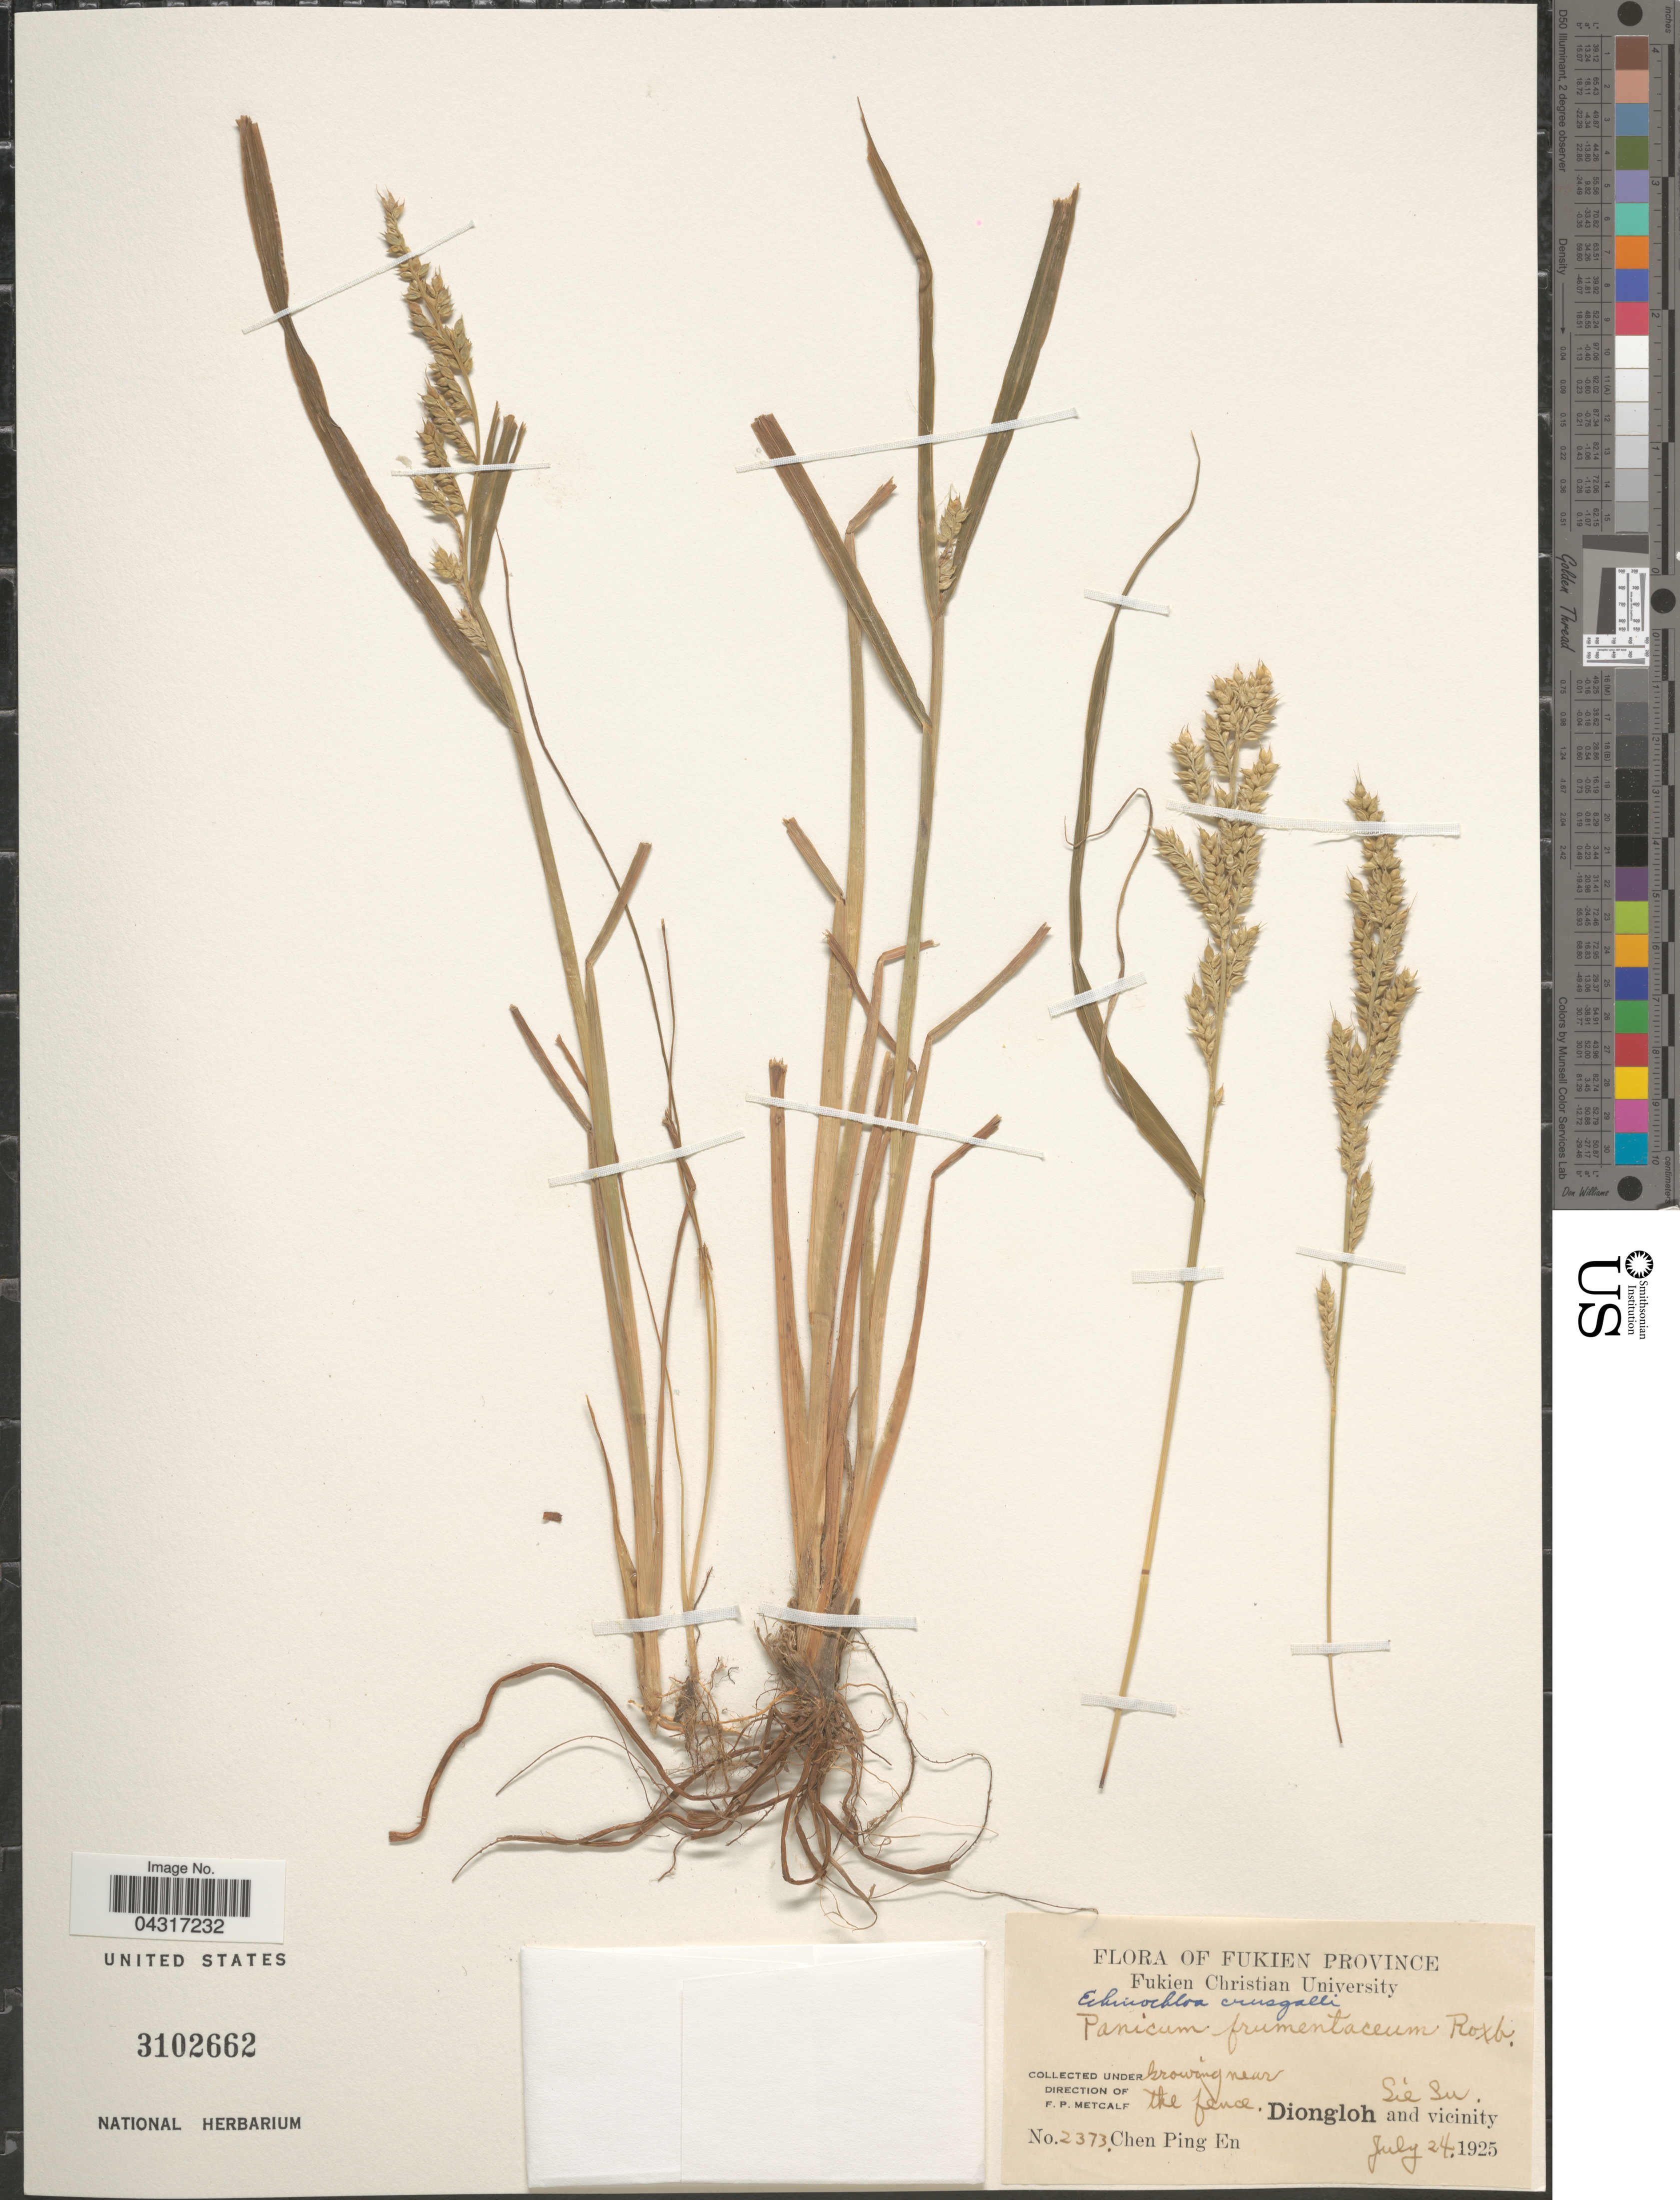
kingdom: Plantae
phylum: Tracheophyta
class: Liliopsida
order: Poales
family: Poaceae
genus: Echinochloa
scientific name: Echinochloa crus-galli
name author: (L.) P. Beauv.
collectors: C. Ping En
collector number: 2373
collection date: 1925-07-24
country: China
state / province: Fujian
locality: Fukien Province. Growing near the fence. Sie Su. Diongloh and vicinity.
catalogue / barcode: US 3102662